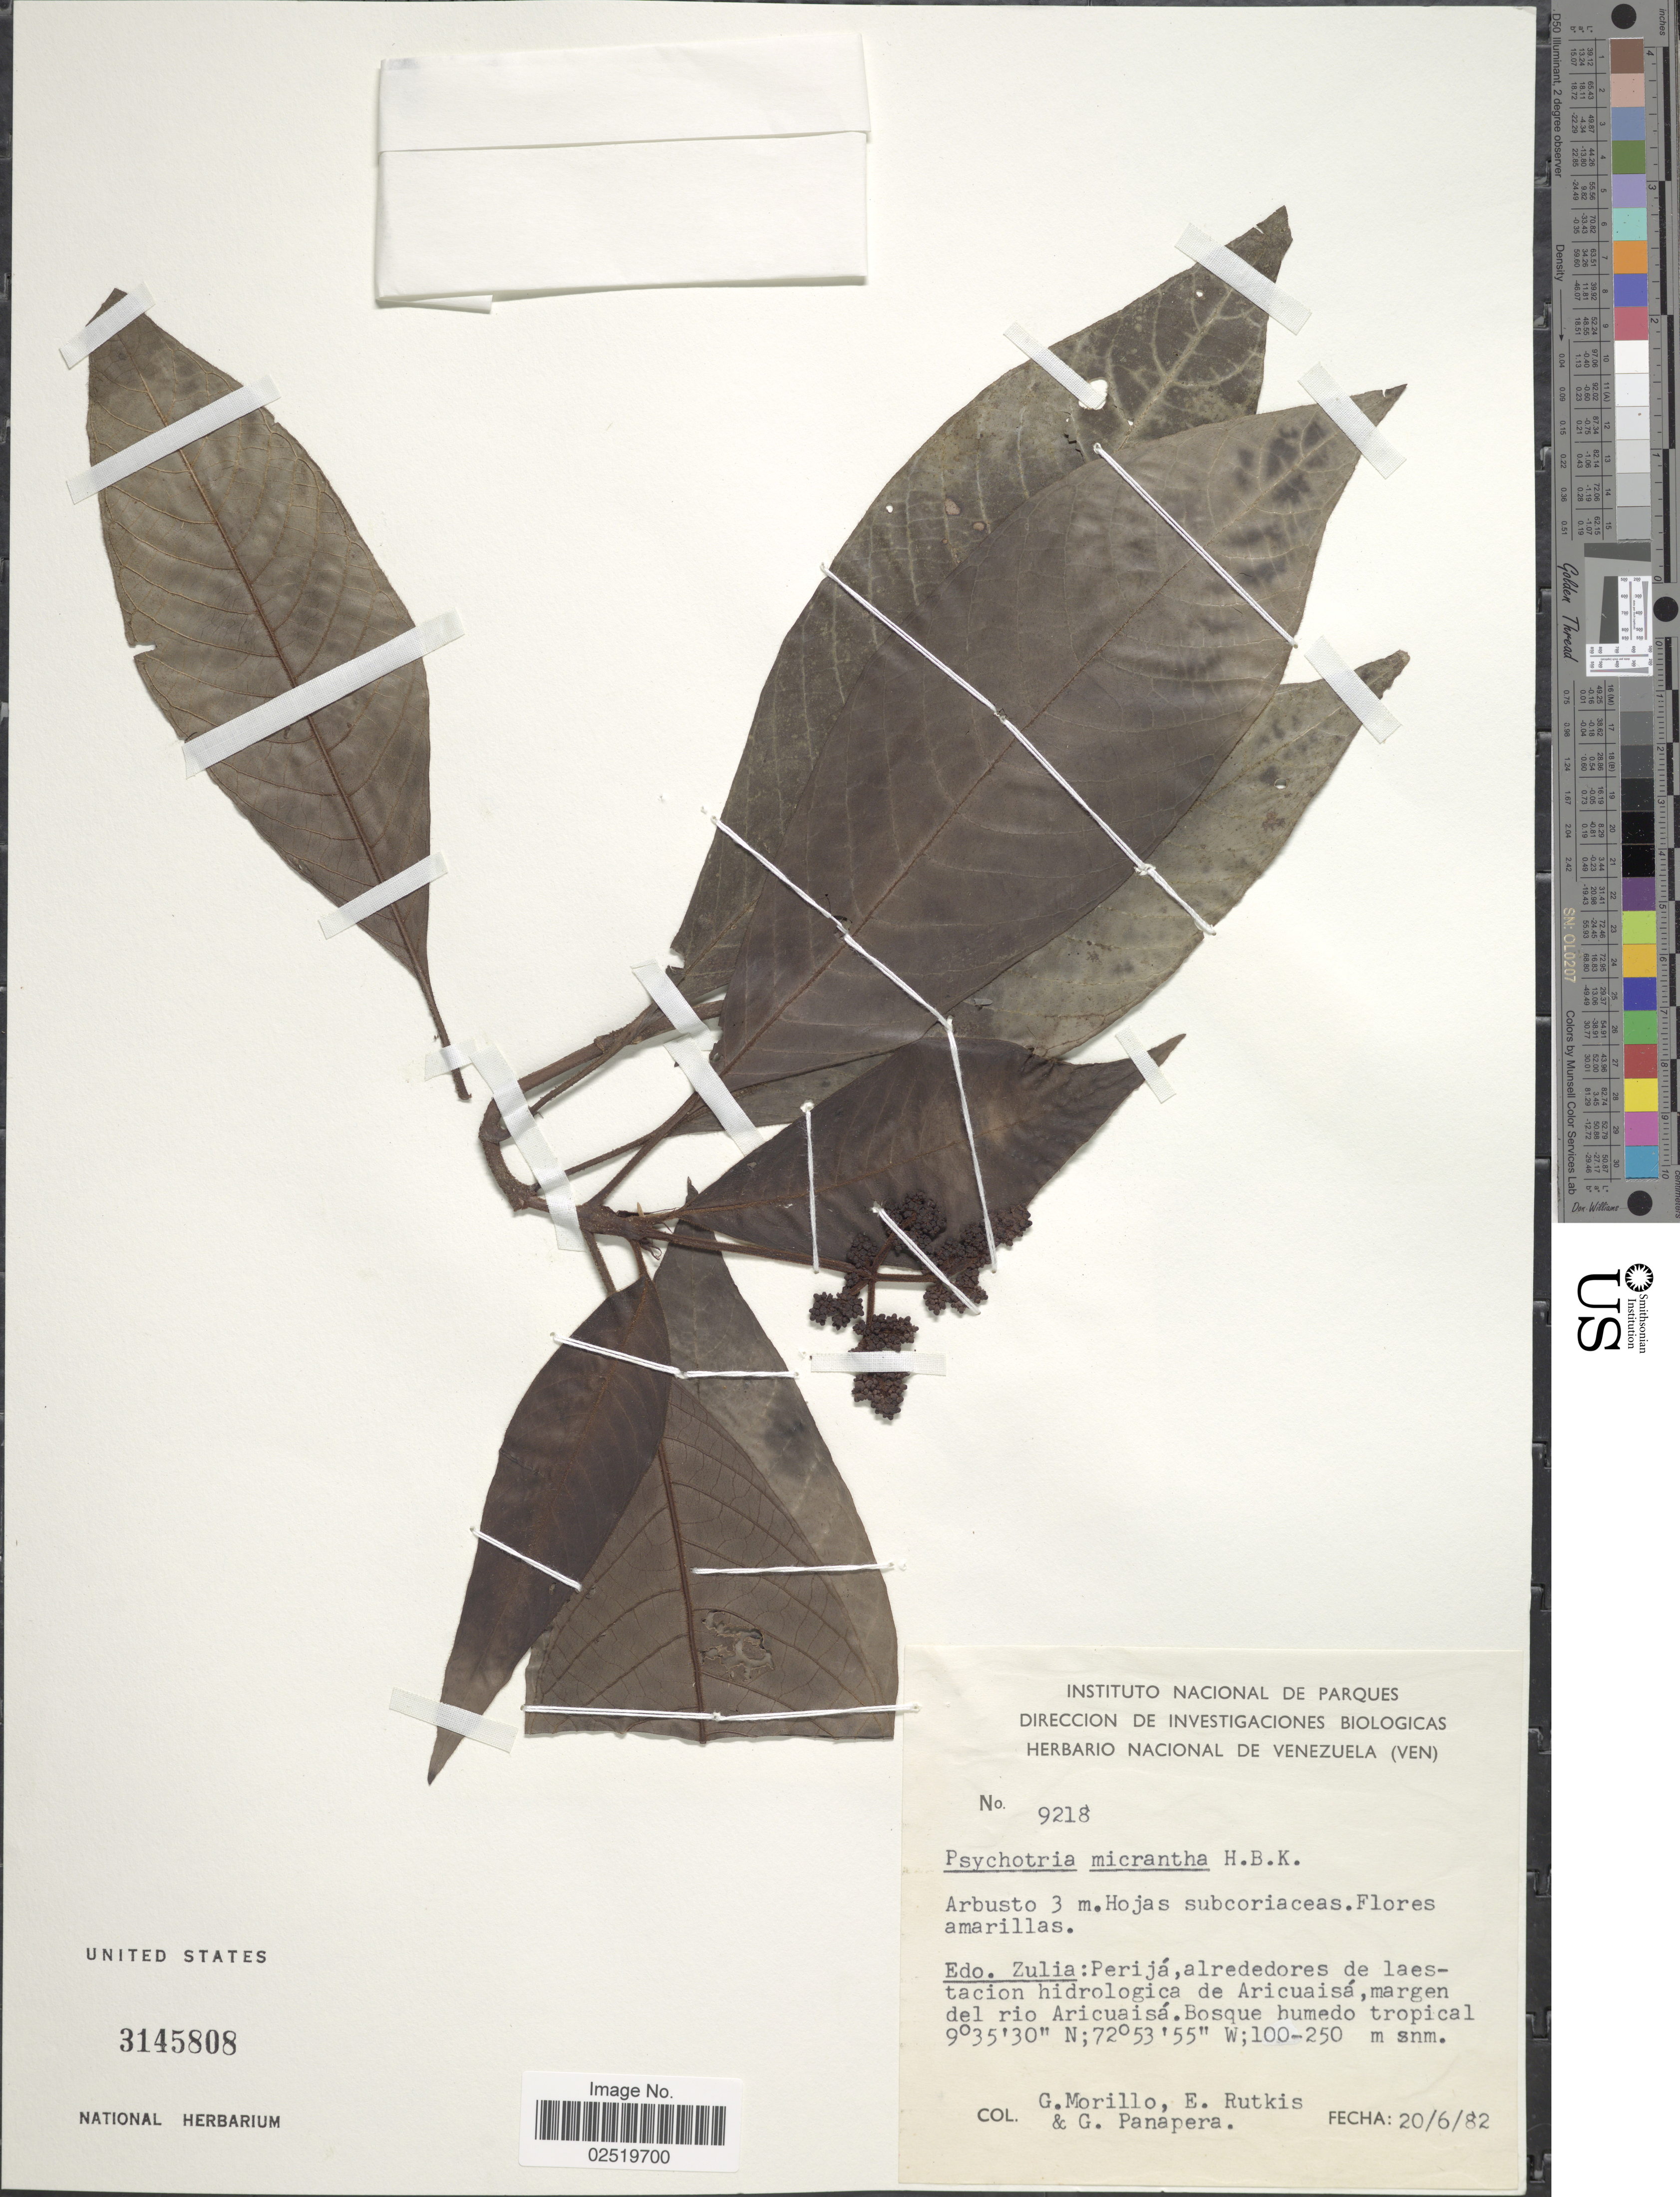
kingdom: Plantae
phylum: Tracheophyta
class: Magnoliopsida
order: Gentianales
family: Rubiaceae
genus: Psychotria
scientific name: Psychotria micrantha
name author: Kunth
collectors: G. Morillo, E. Rutkis & G. Panapera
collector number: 9218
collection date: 1982-06-20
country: Venezuela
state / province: Zulia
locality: Perija, alrededores de laestacion hidrologica de Aricuaisa, margen del rio Aricuaisa.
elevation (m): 100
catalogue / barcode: US 3145808